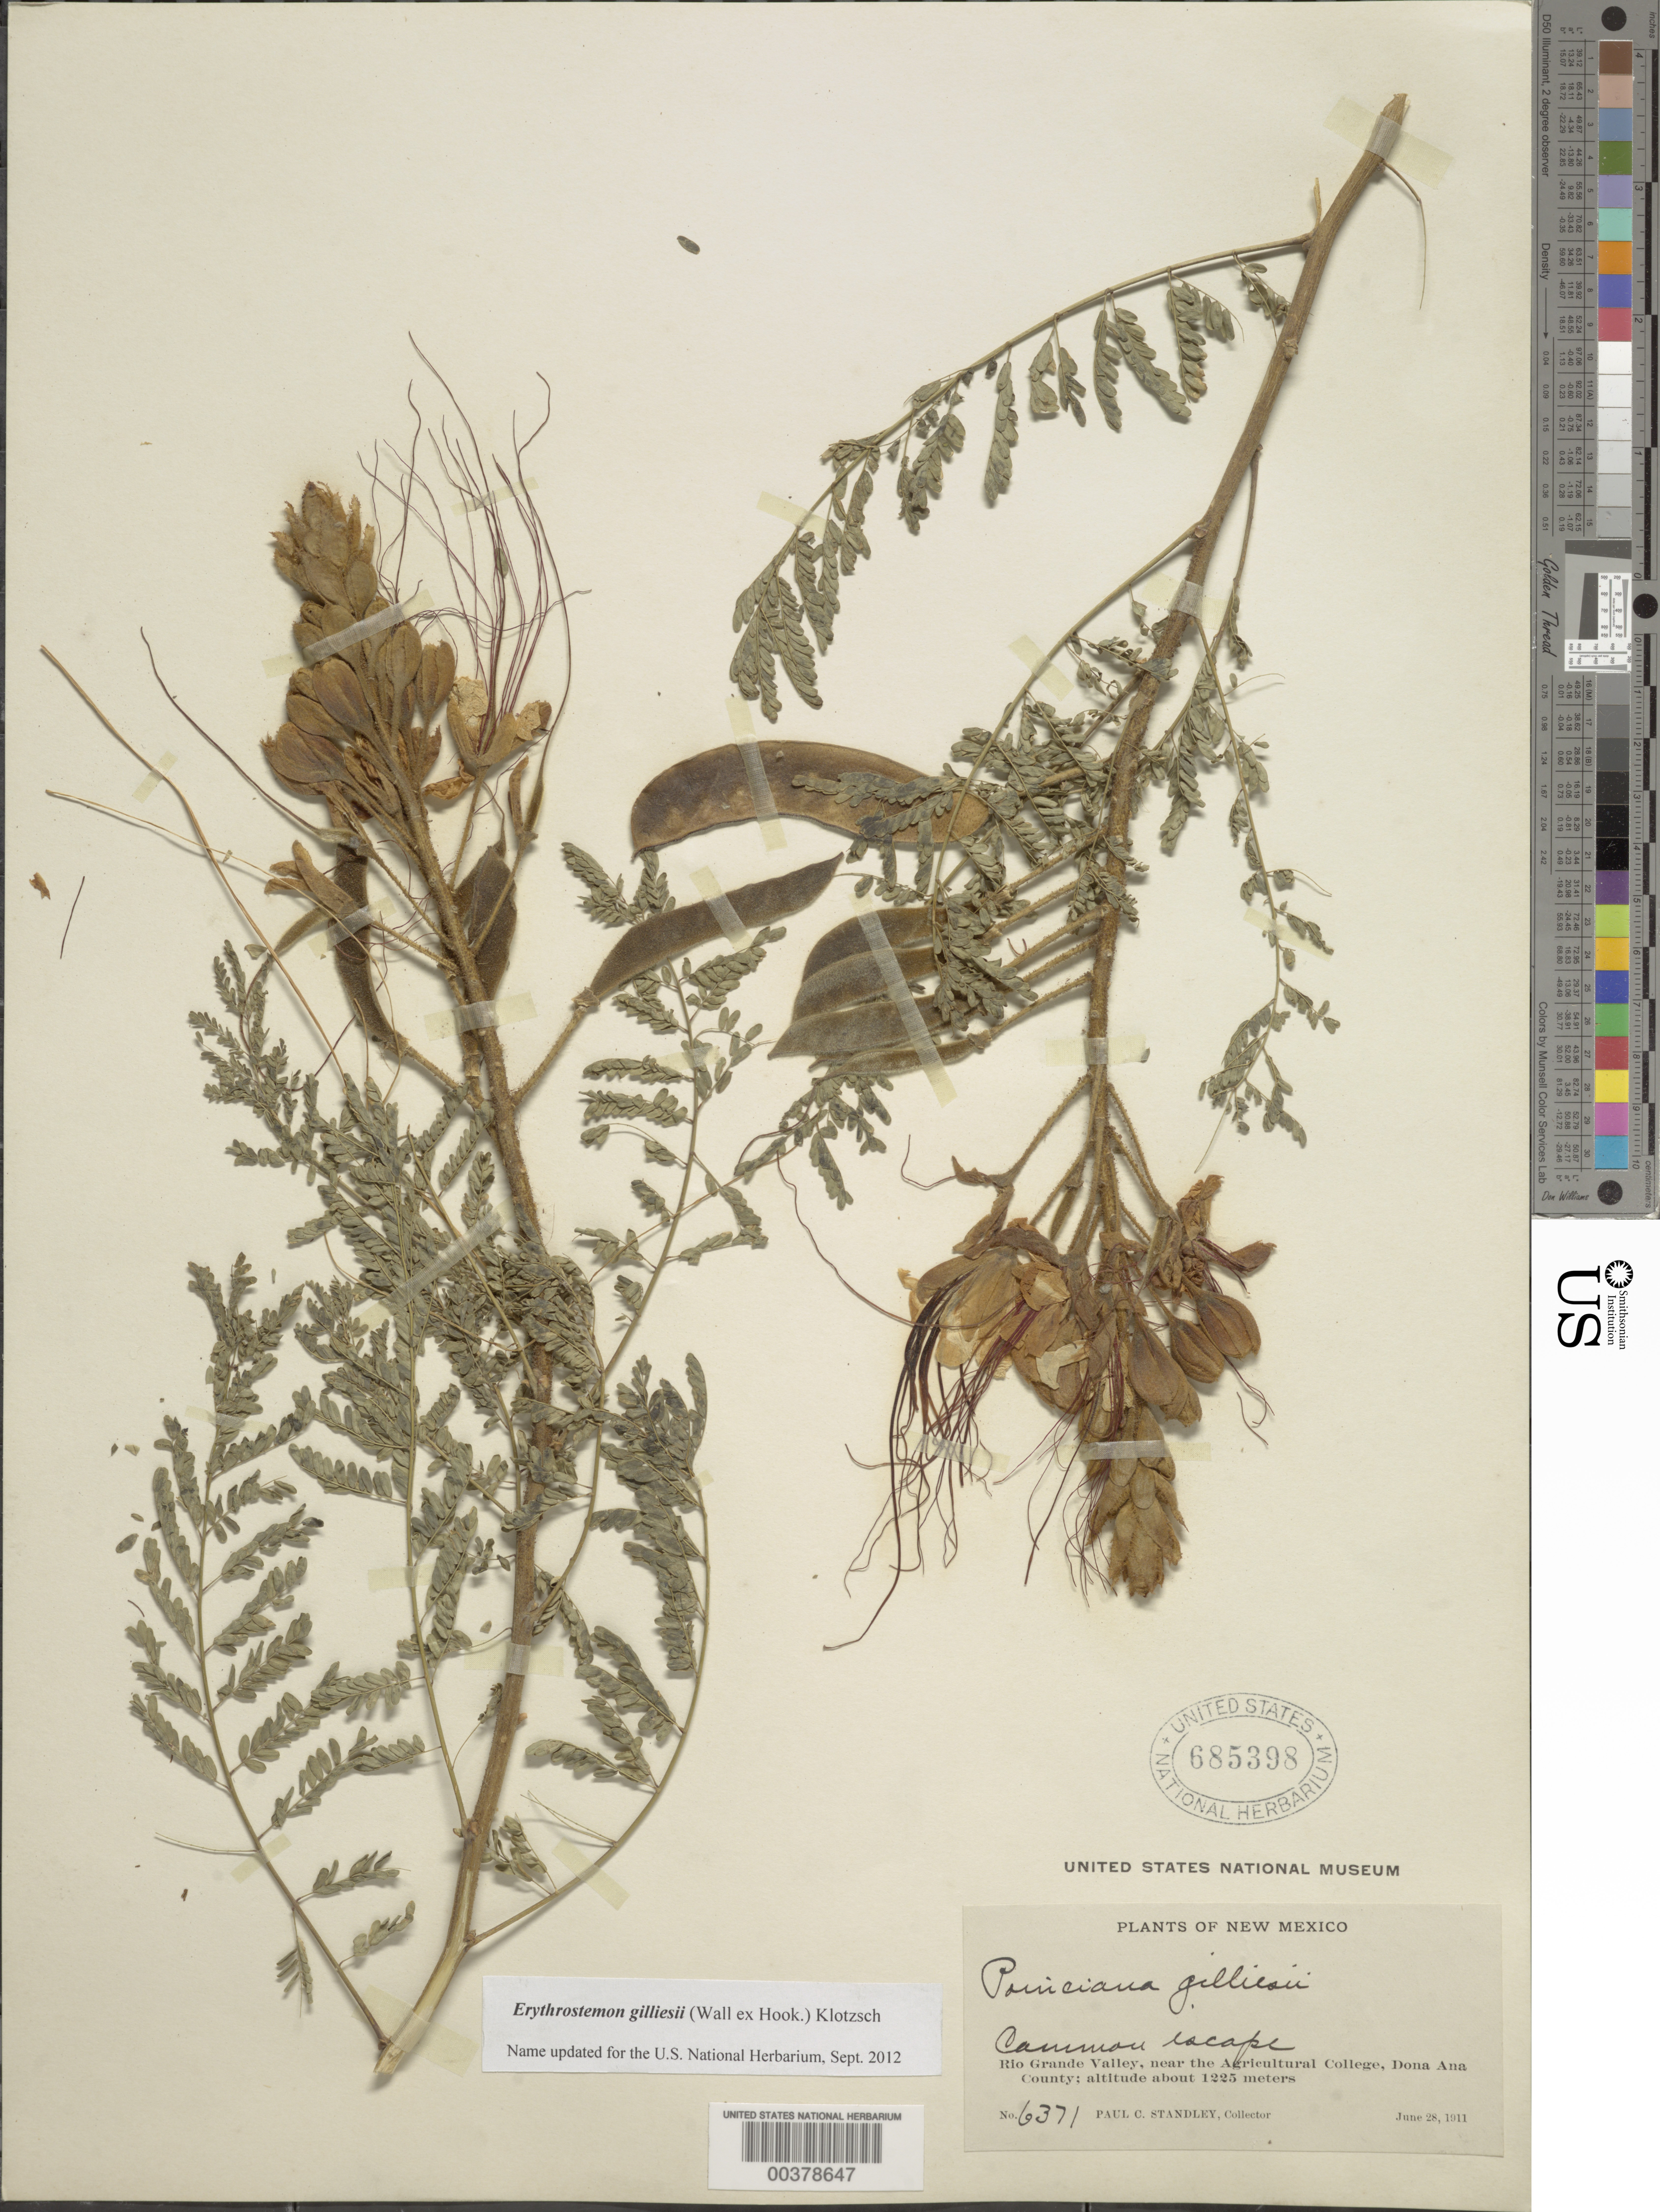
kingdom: Plantae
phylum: Tracheophyta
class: Magnoliopsida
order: Fabales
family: Fabaceae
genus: Erythrostemon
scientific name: Erythrostemon gilliesii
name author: (Hook.) Klotzsch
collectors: P. C. Standley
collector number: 6371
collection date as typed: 28 Jun 1911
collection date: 1911-06-28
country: United States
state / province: New Mexico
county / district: Dona Ana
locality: Rio grande valley, near the agricultural college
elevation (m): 1225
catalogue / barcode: US 685398